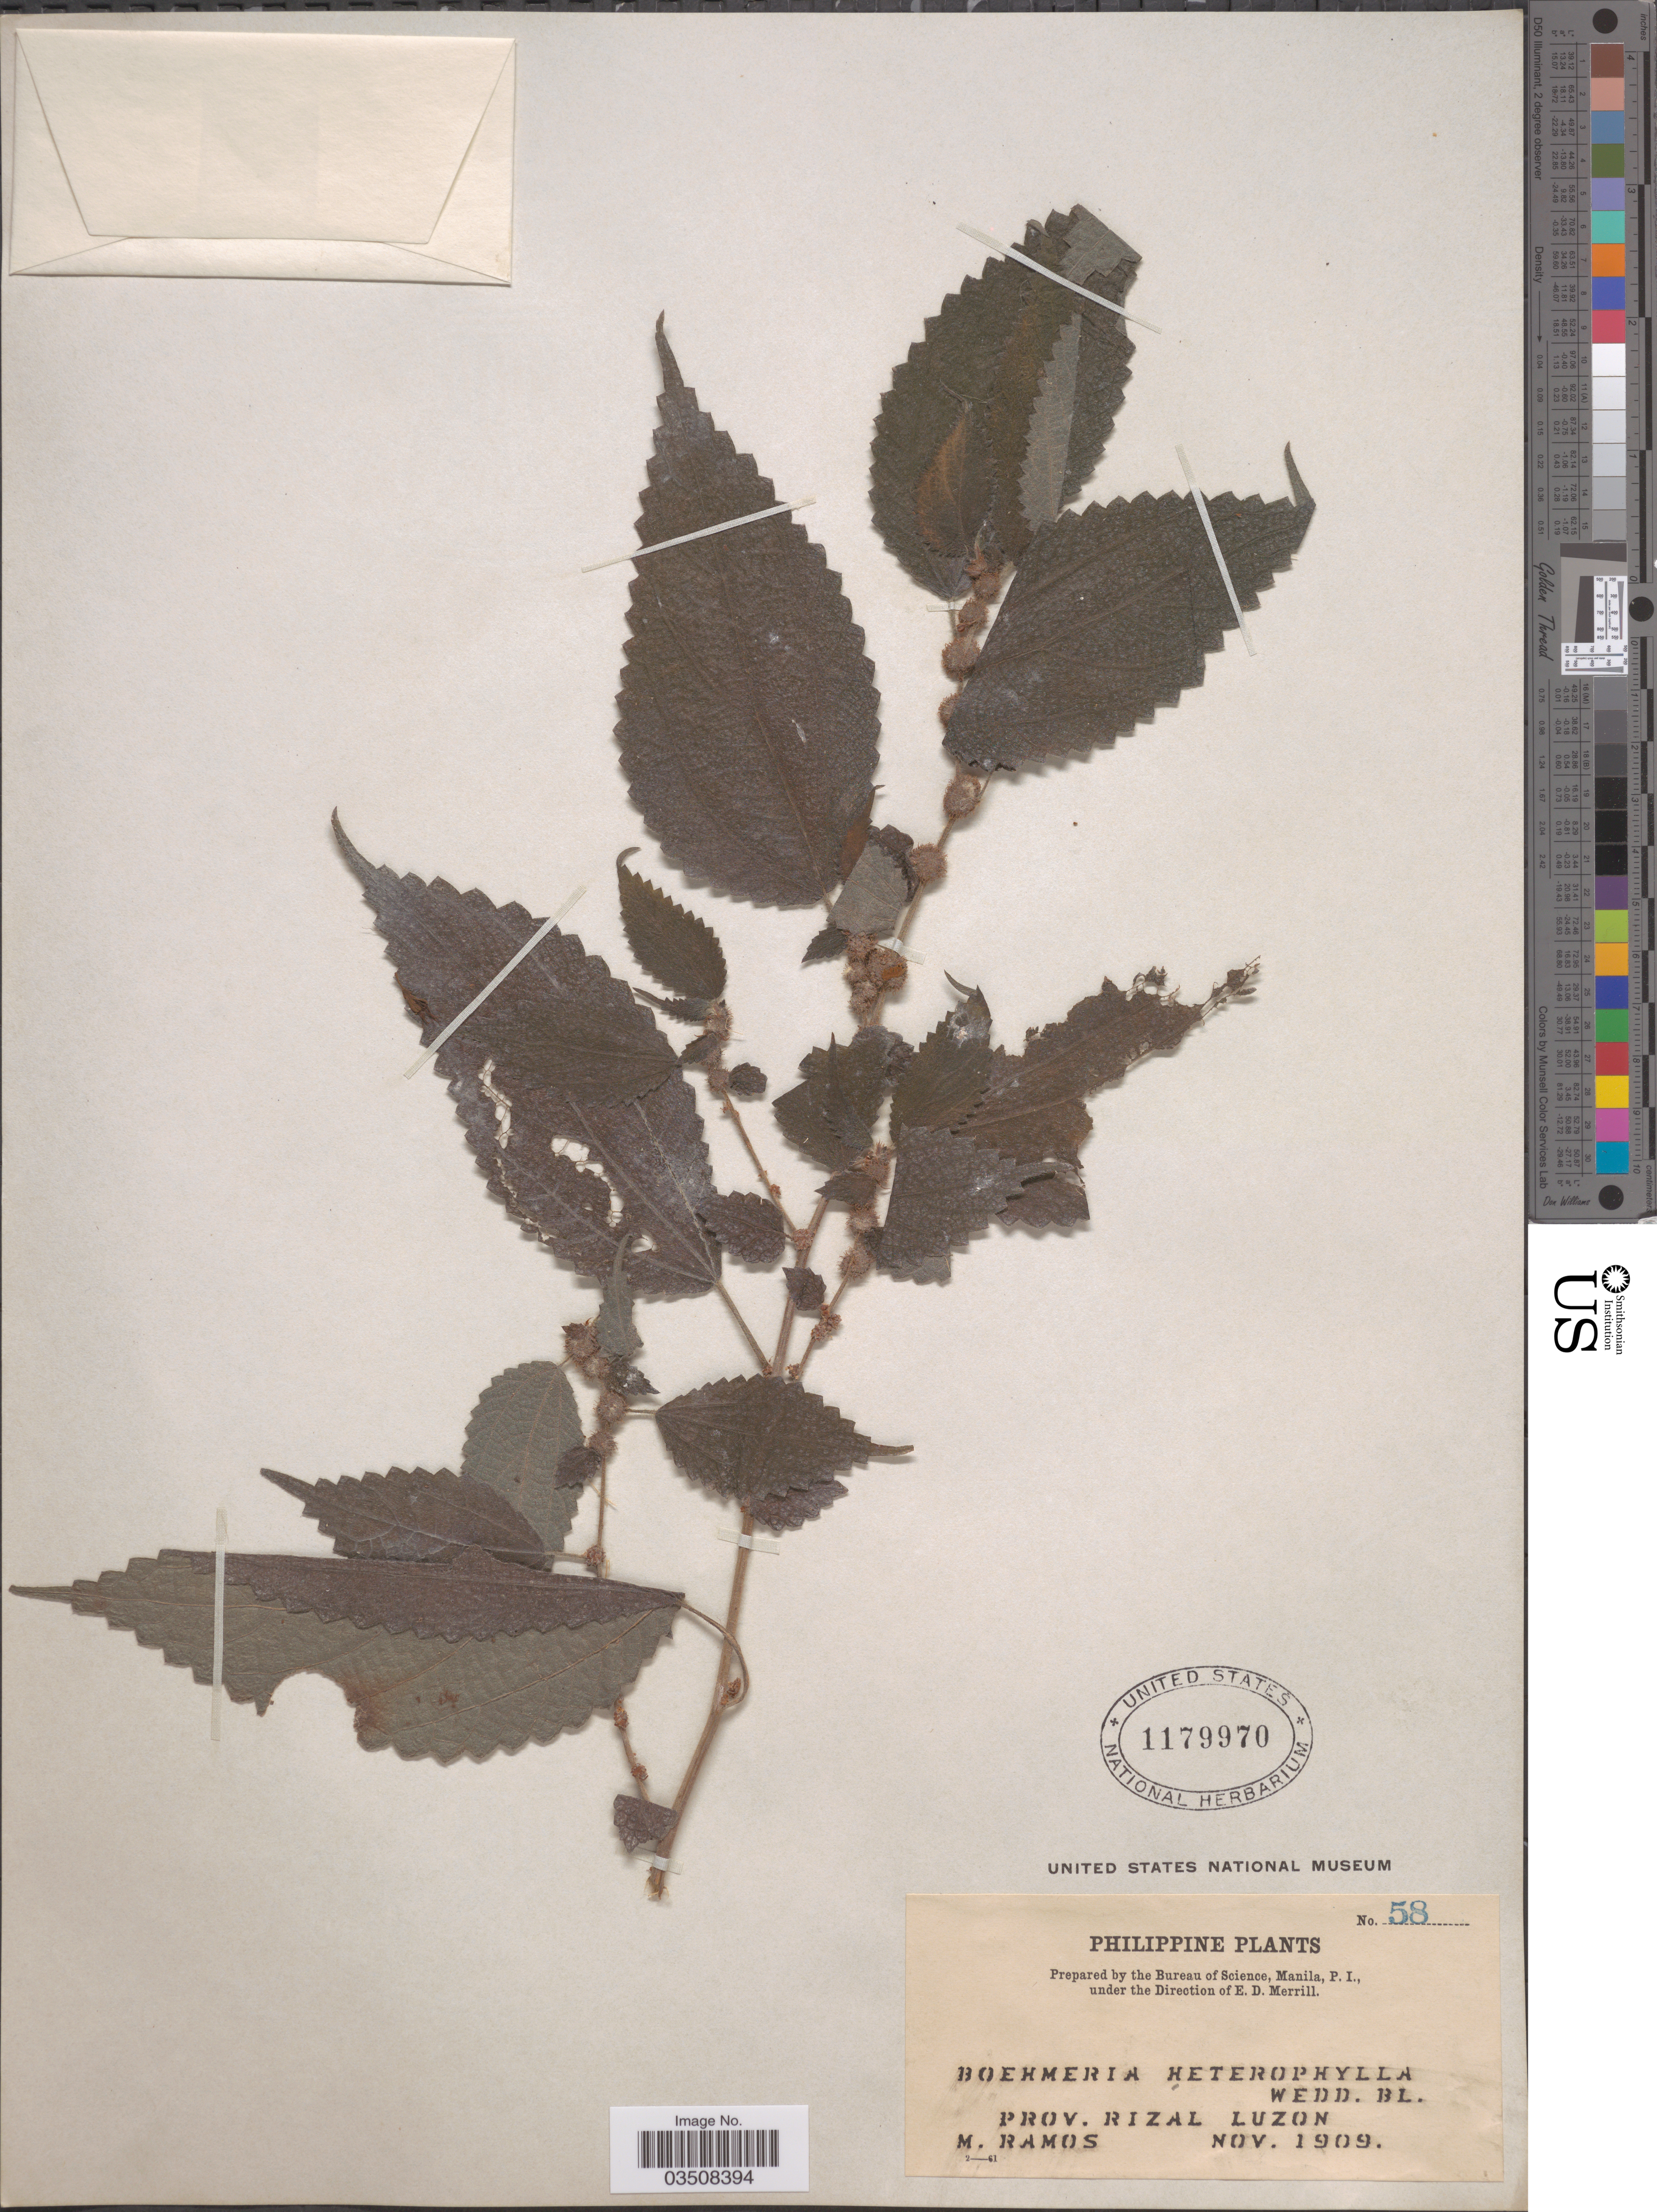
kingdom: Plantae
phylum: Tracheophyta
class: Magnoliopsida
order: Rosales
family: Urticaceae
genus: Boehmeria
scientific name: Boehmeria heterophylla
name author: Blume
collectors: M. Ramos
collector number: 58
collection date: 1909-11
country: Philippines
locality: Prov. Rizal Luzon.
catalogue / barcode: US 1179970